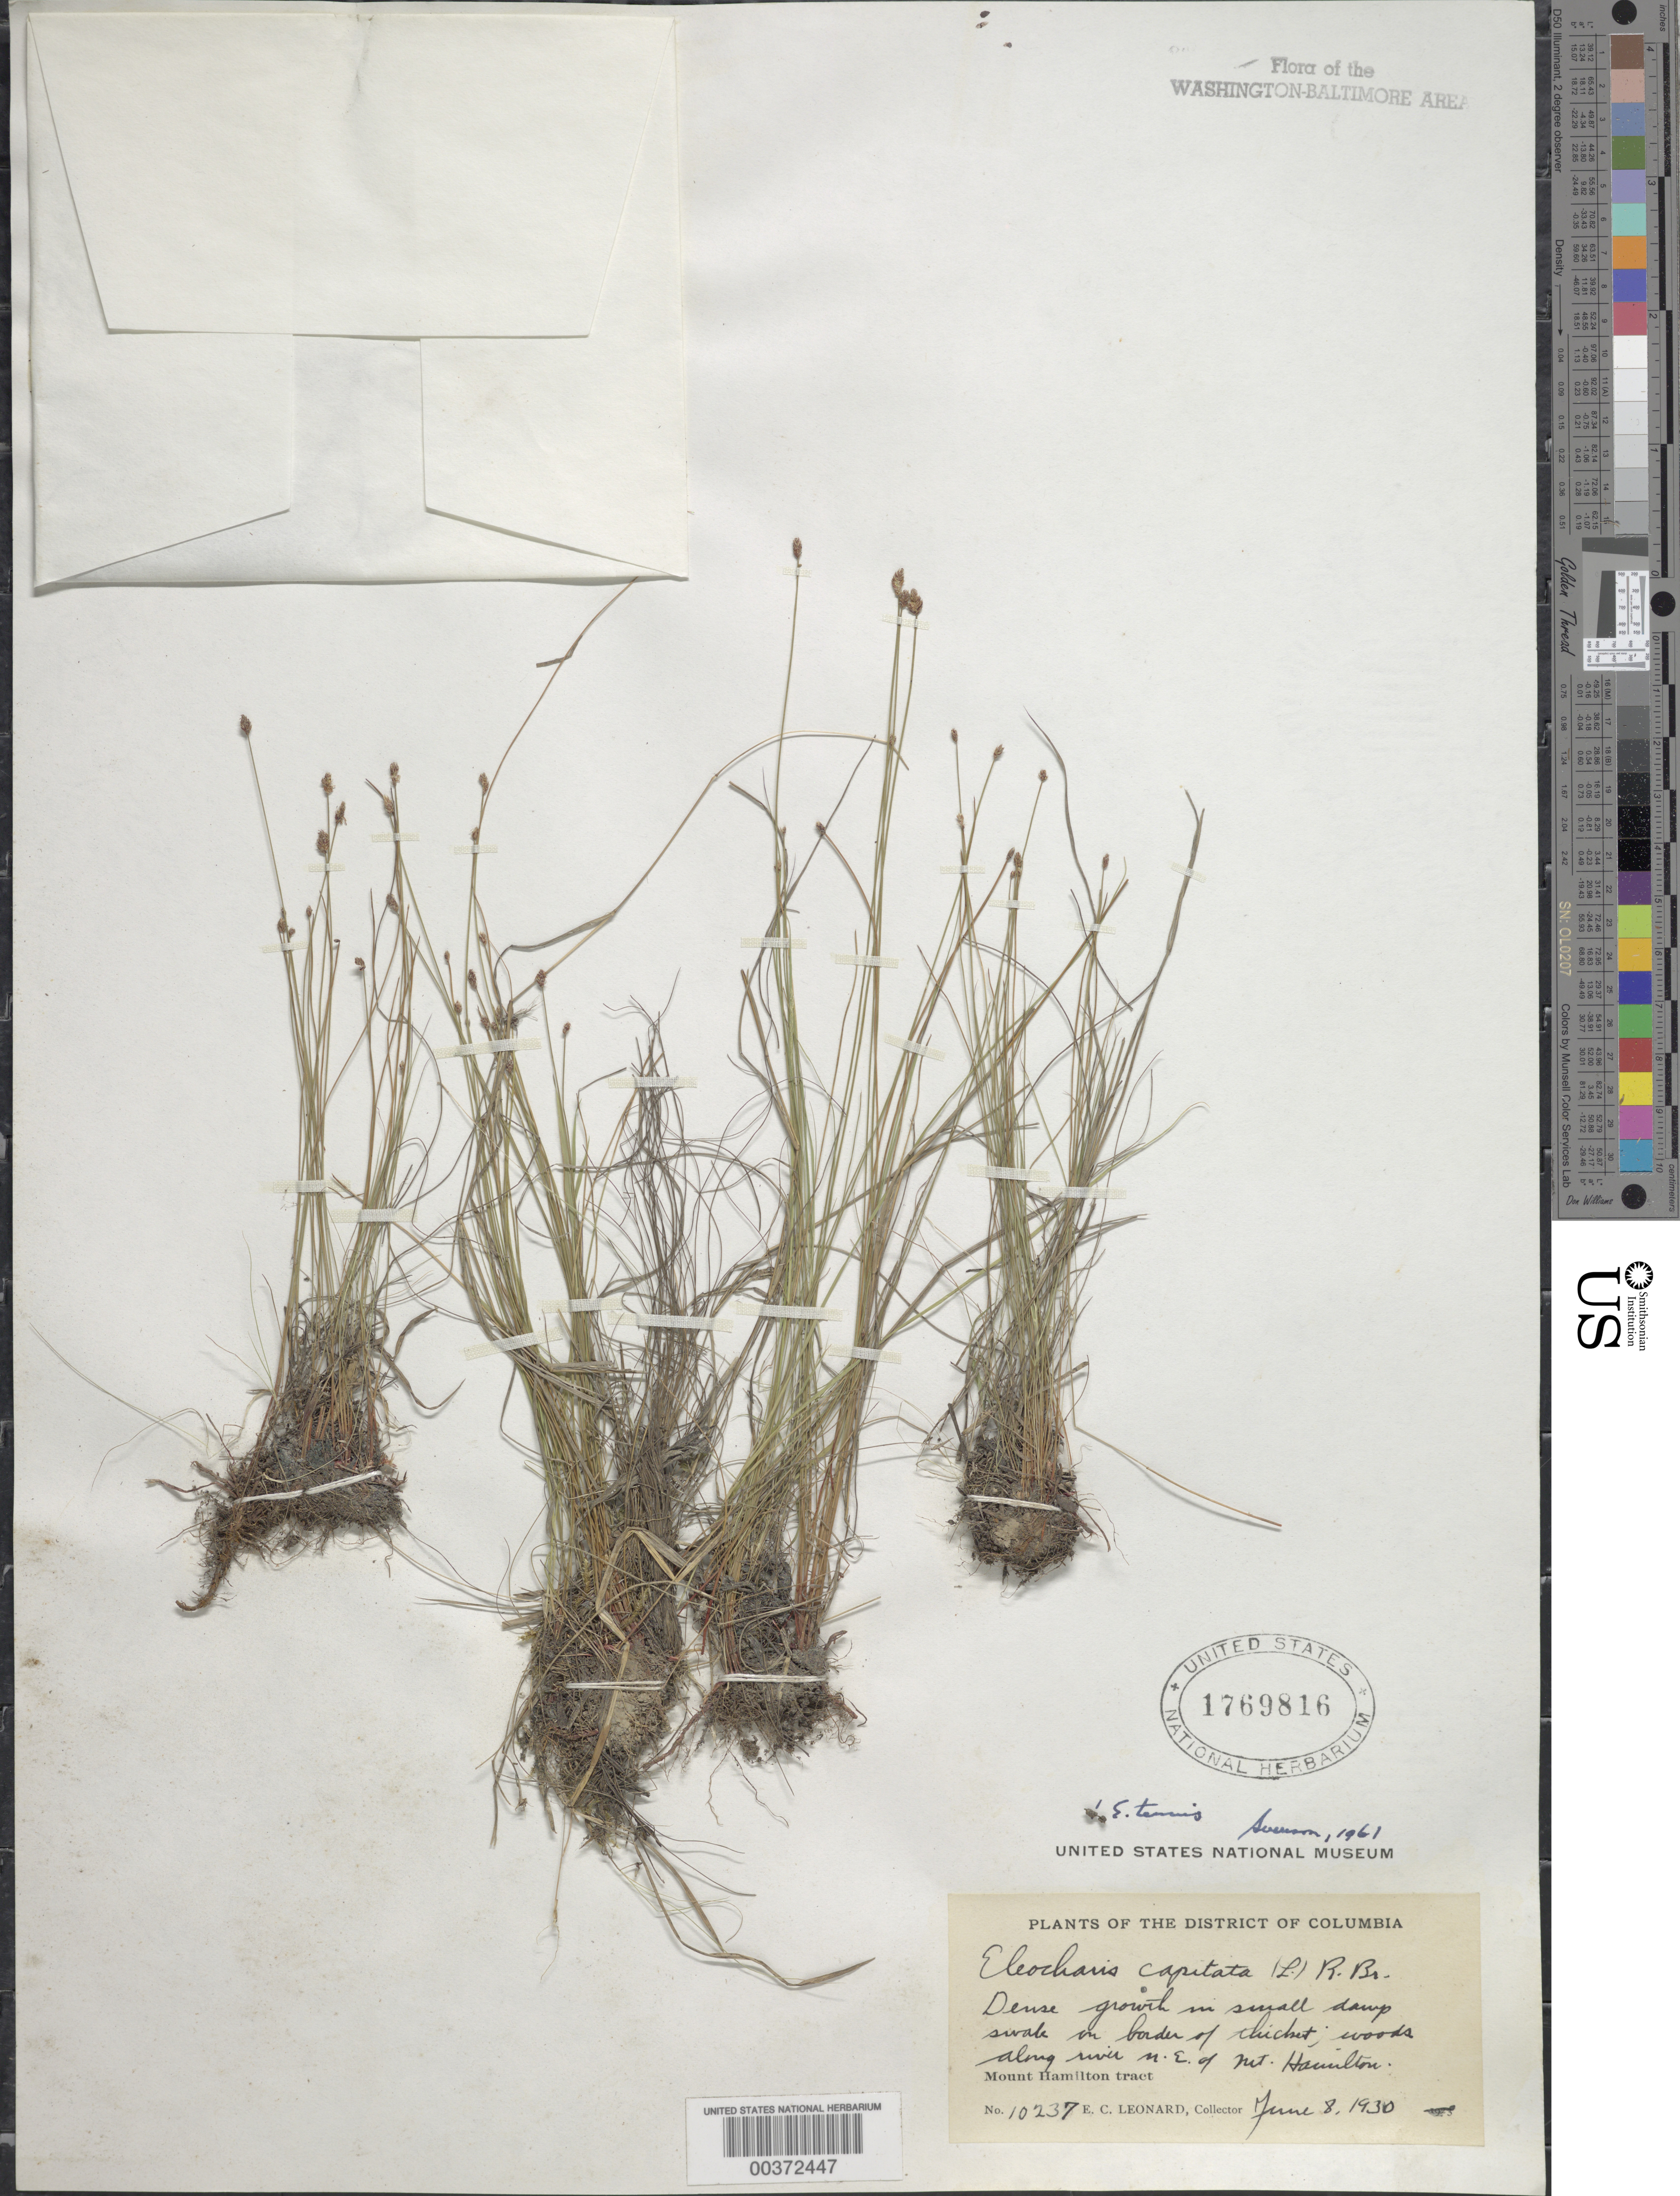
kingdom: Plantae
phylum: Tracheophyta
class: Liliopsida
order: Poales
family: Cyperaceae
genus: Eleocharis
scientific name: Eleocharis tenuis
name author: (Willd.) Schult.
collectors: E. C. Leonard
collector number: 10237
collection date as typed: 08 Jun 1930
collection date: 1930-06-08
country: United States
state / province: District of Columbia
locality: northeast of Mount Hamilton, along river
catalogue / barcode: US 1769816